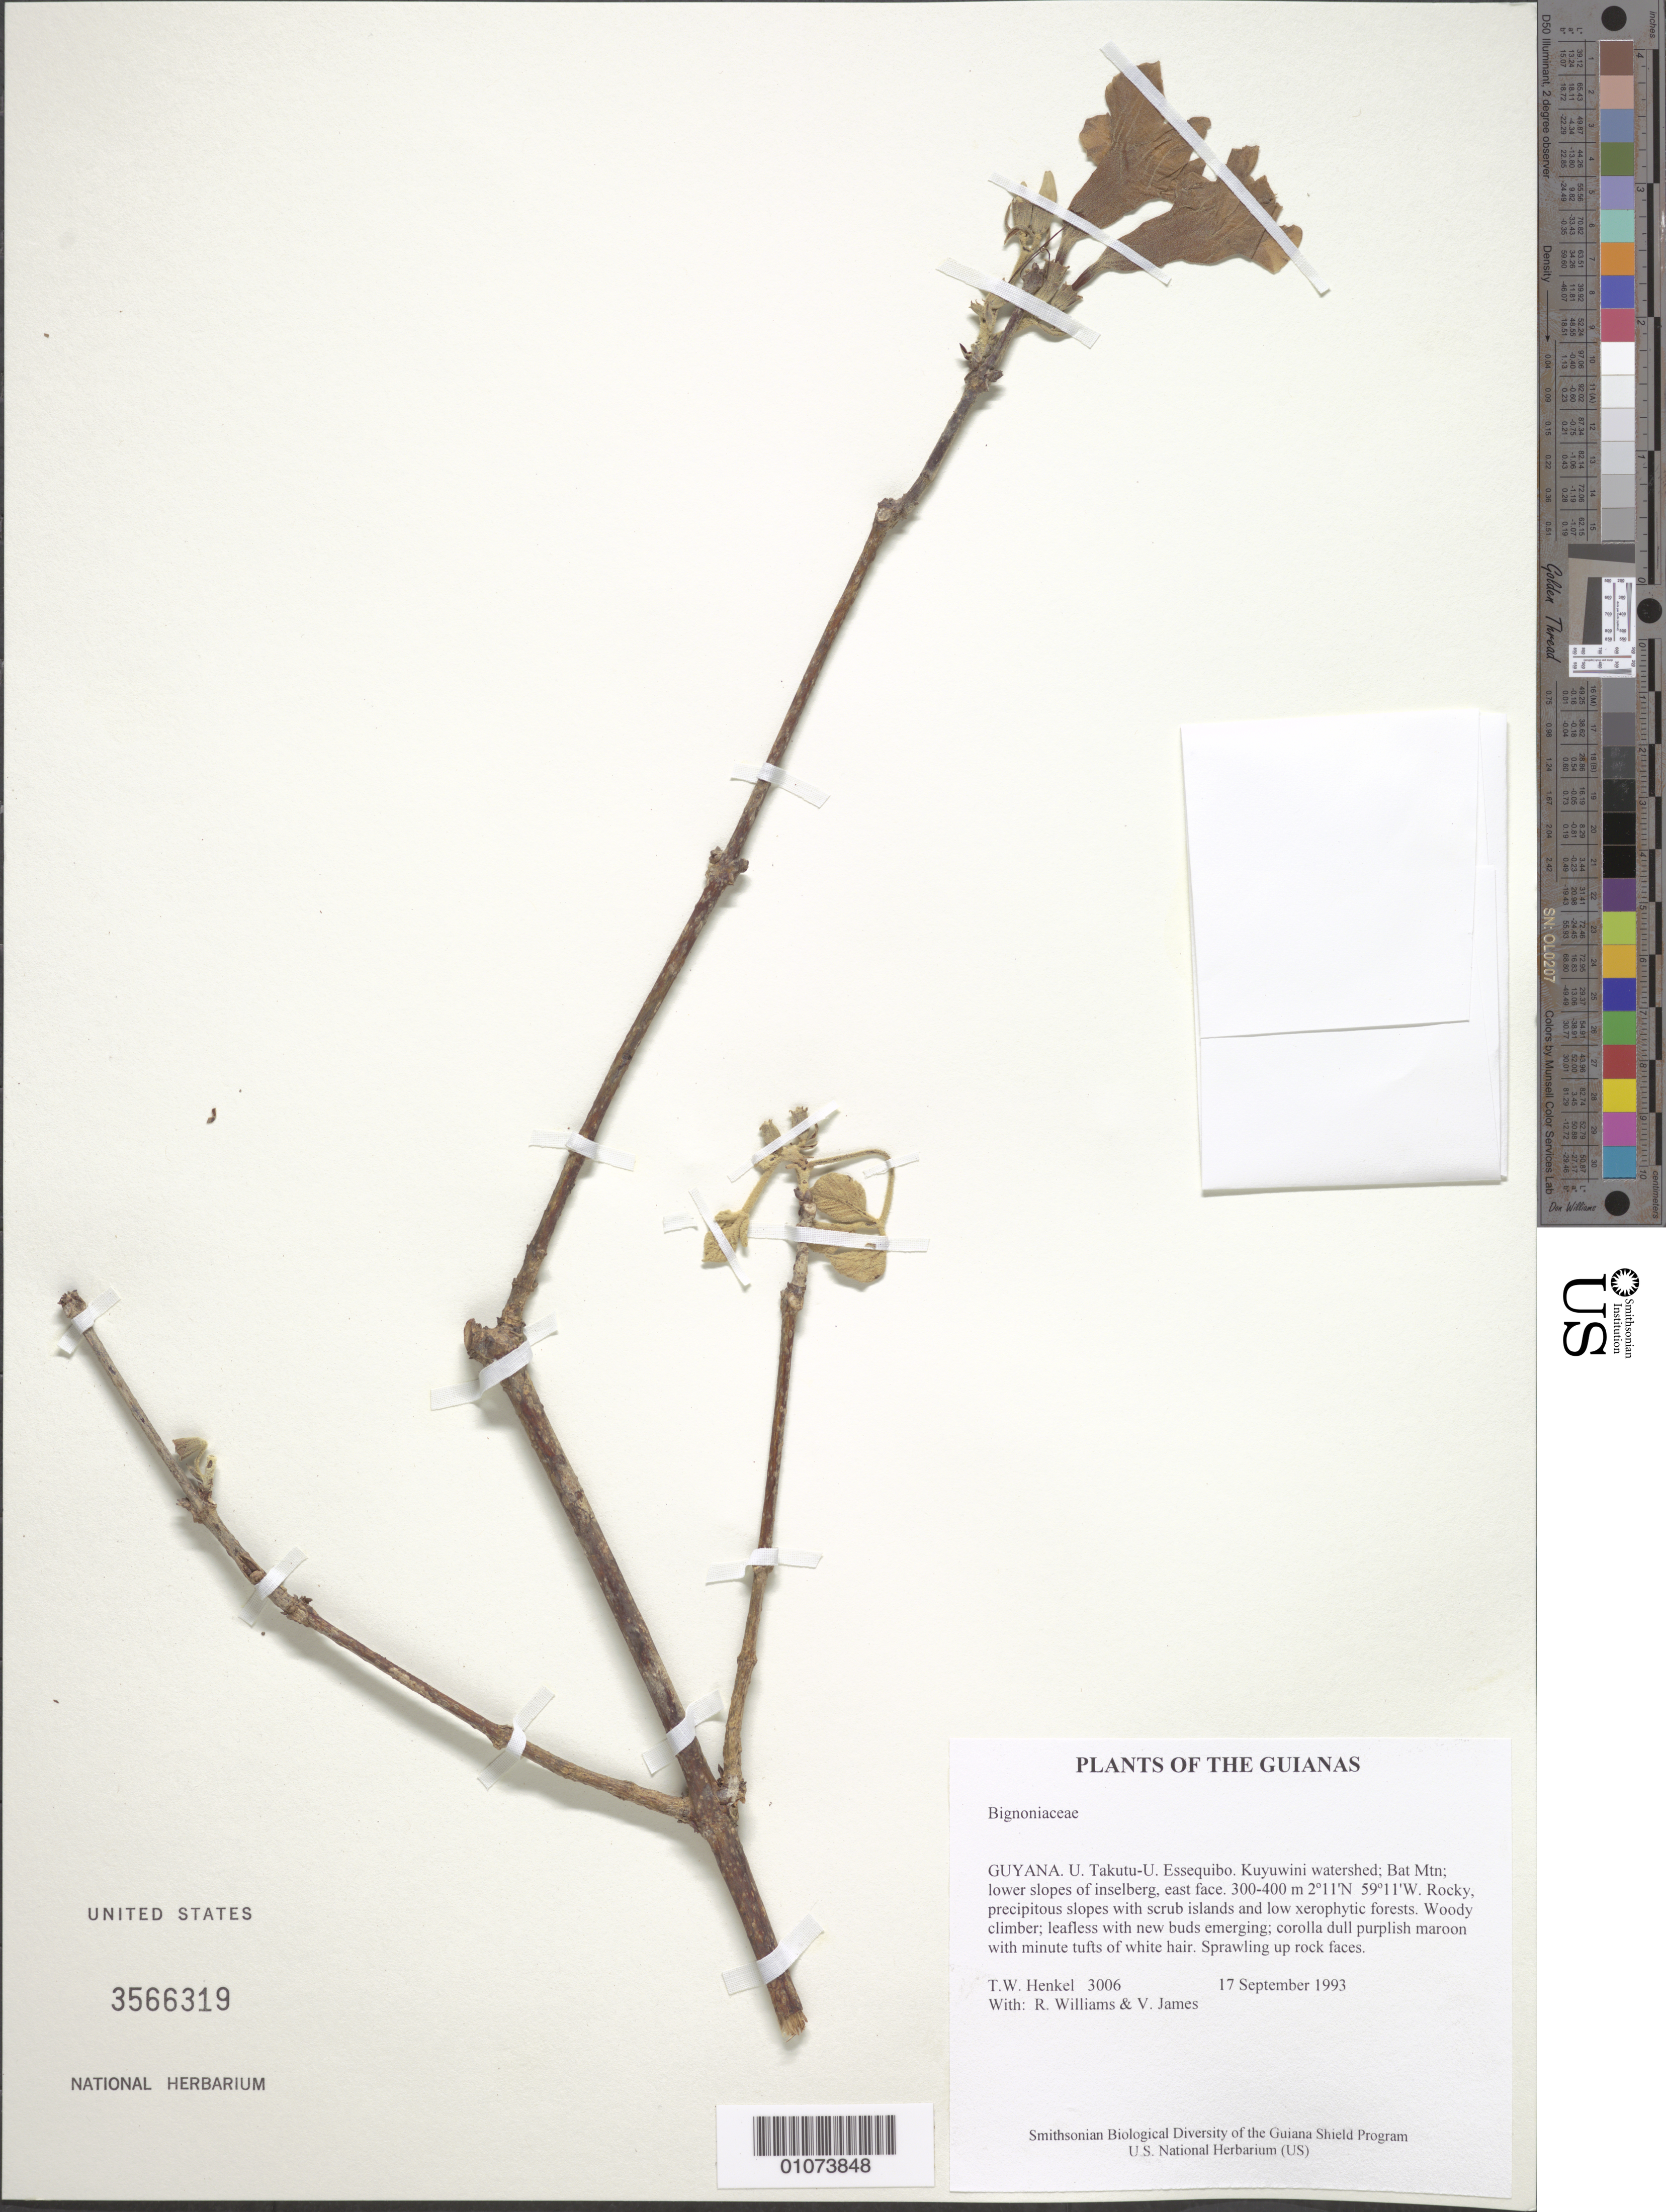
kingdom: Plantae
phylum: Tracheophyta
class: Magnoliopsida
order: Lamiales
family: Bignoniaceae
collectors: T. Henkel, R. Williams & V. James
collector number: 3006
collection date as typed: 17 September 1993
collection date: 1993-09-17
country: Guyana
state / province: U. Takutu-U. Essequibo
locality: Kuyuwini watershed; Bat Mtn; lower slopes of inselberg, east face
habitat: Rocky, precipitous slopes with scrub islands and low xerophytic forests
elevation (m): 300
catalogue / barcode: US 3566319